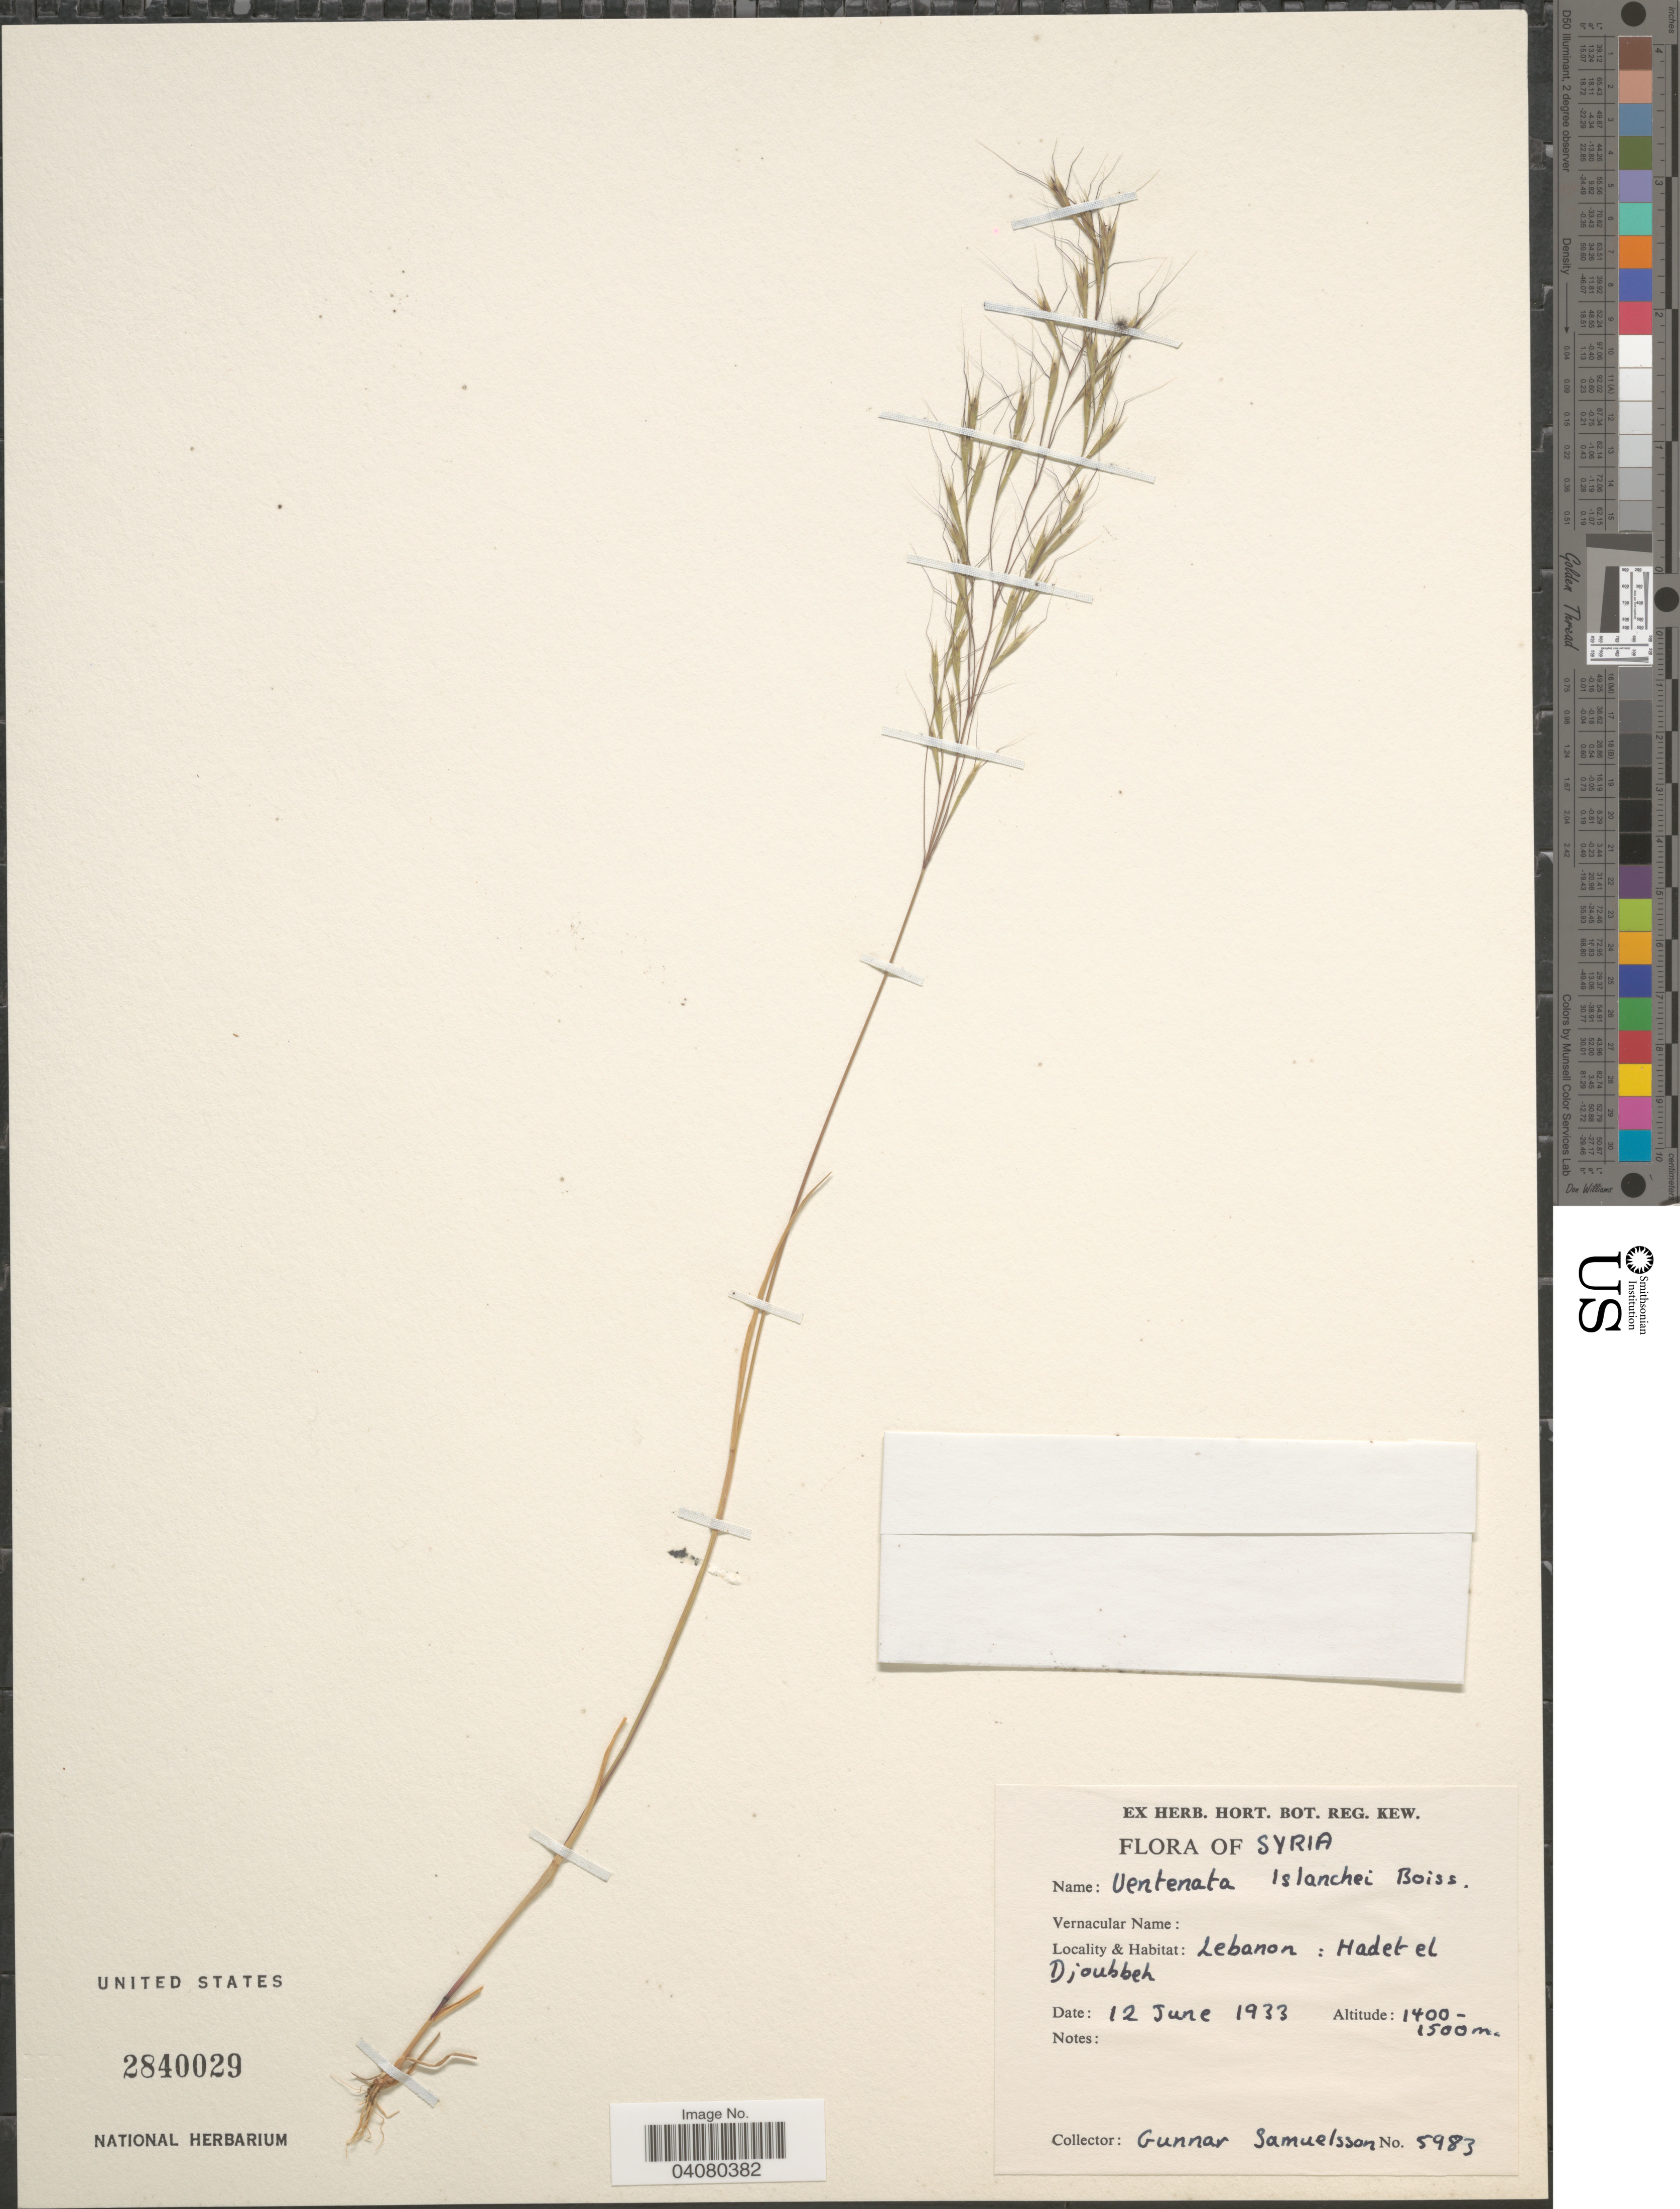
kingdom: Plantae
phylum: Tracheophyta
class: Liliopsida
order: Poales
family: Poaceae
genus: Ventenata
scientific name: Ventenata blanchei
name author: Boiss.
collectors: G. Samuelsson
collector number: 5983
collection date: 1933-06-12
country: Lebanon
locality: Hadet el Djoubbeh.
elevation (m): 1400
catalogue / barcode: US 2840029